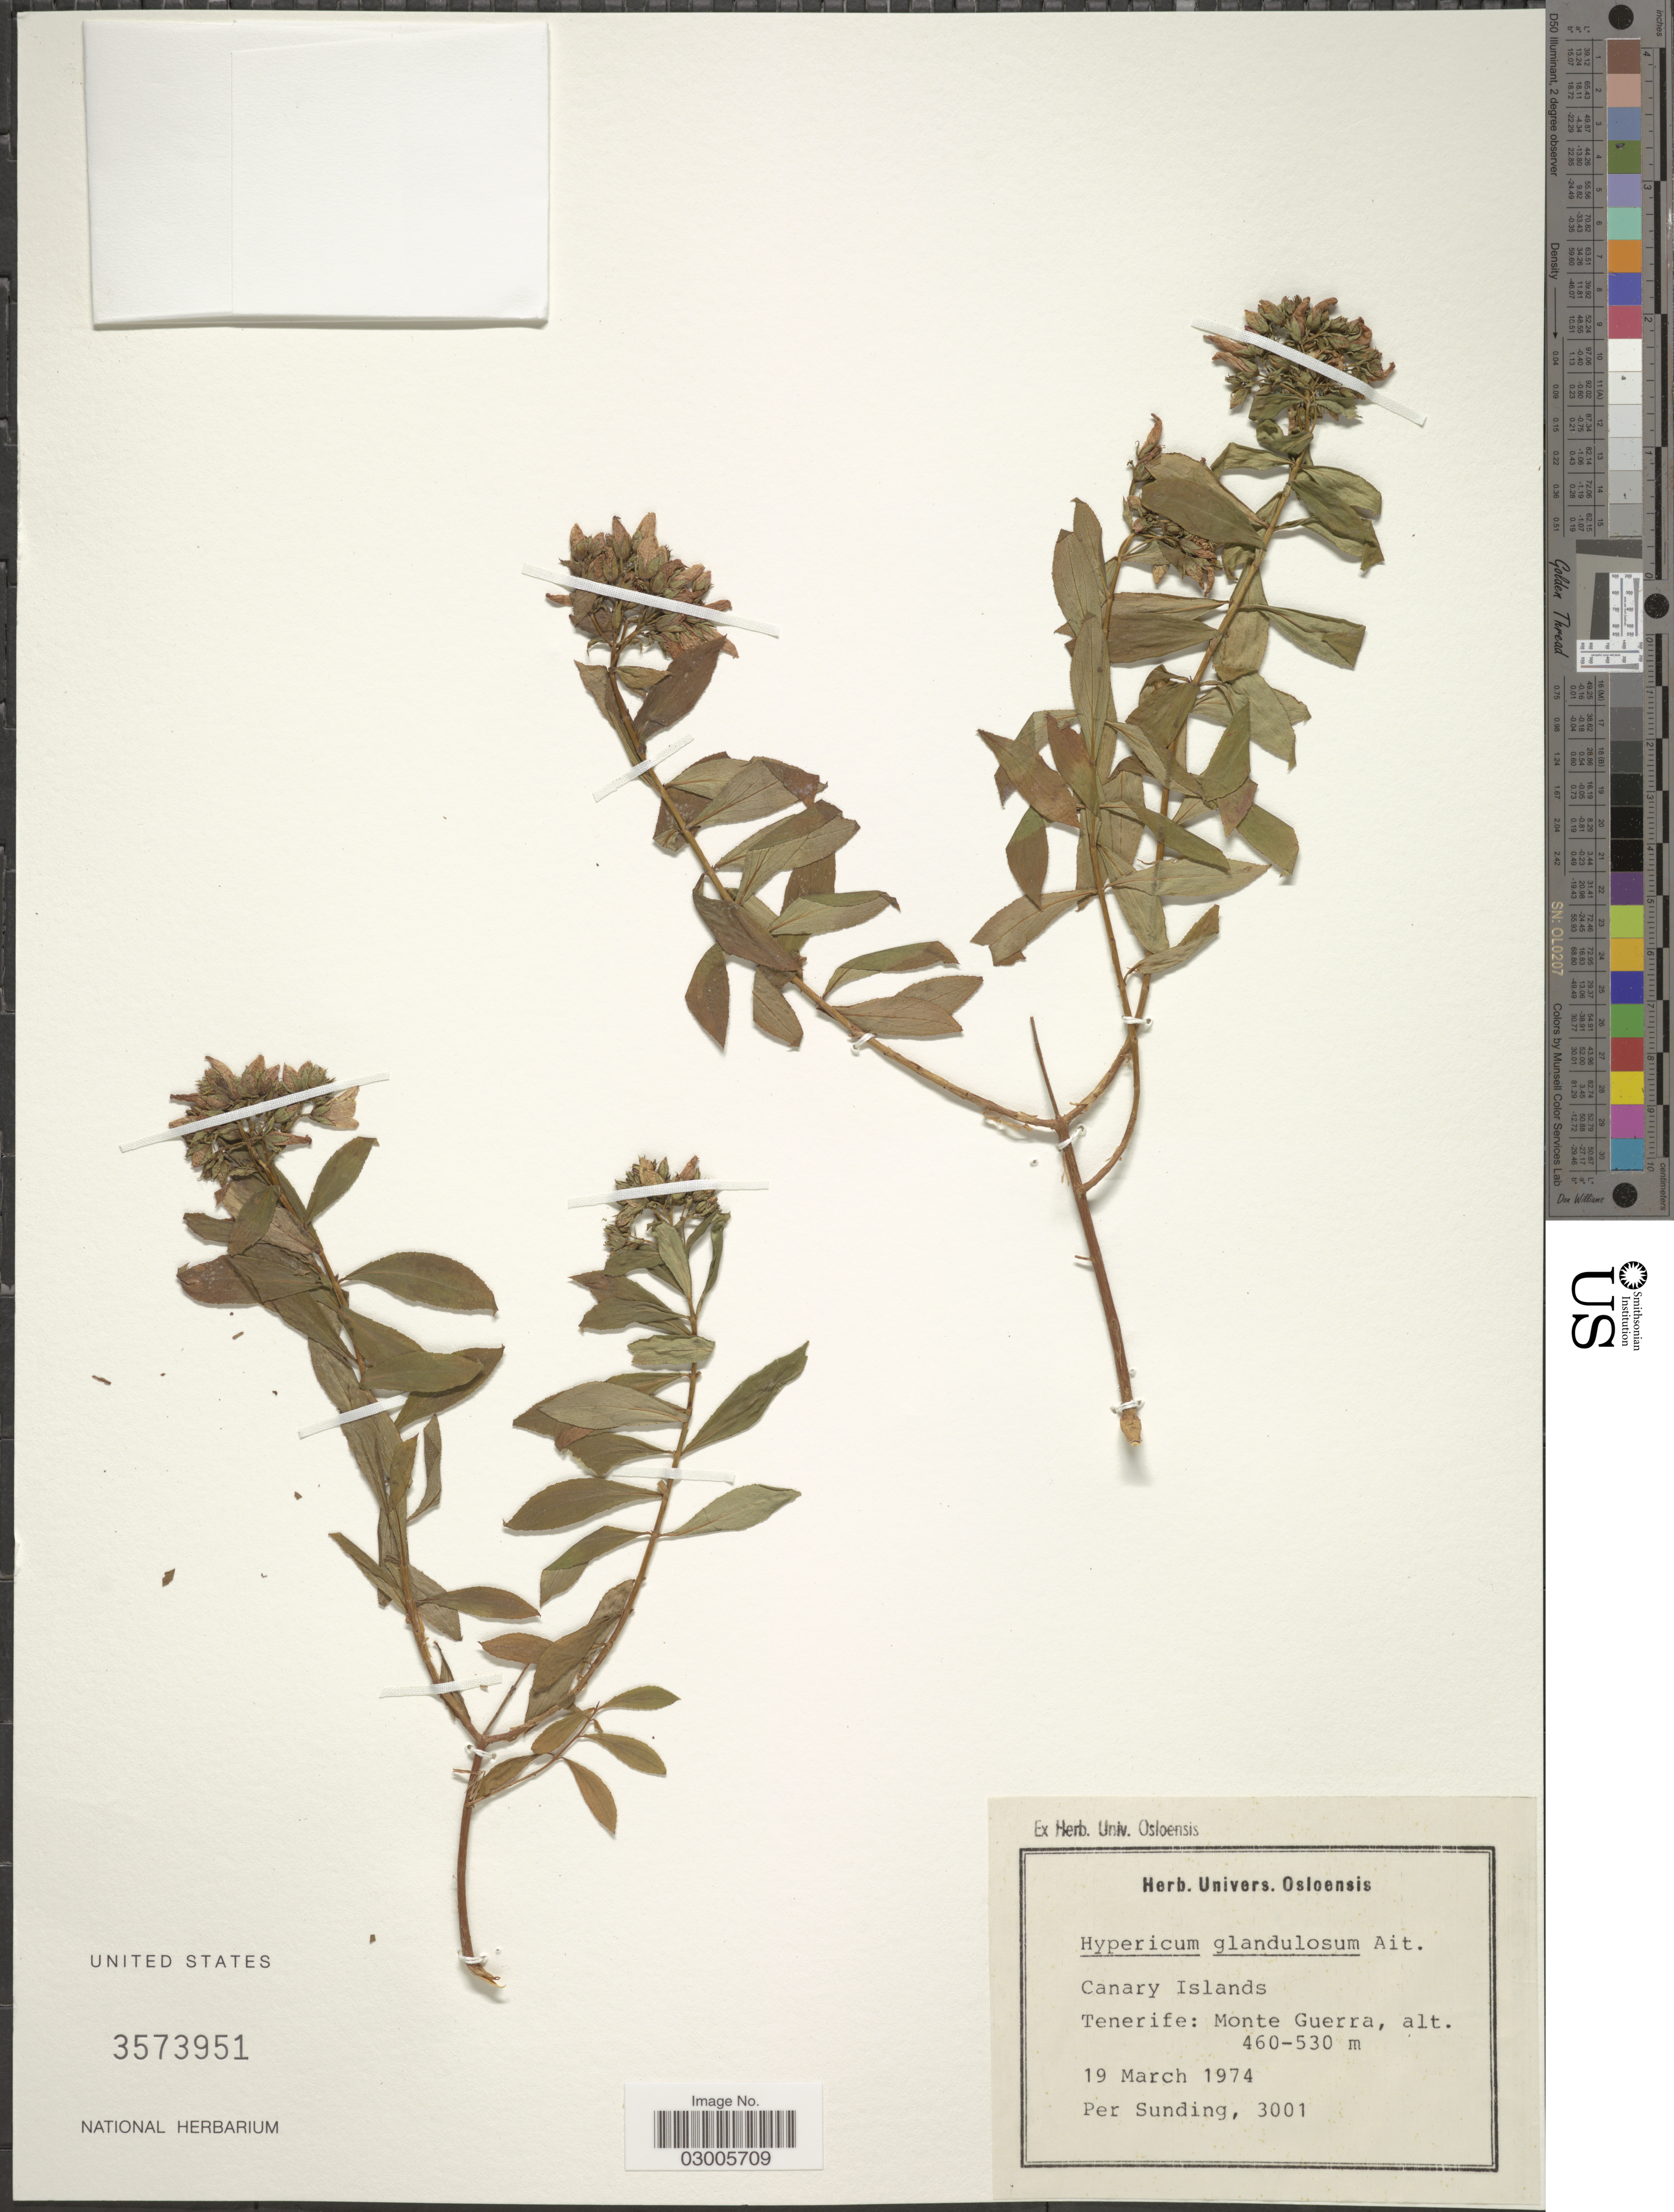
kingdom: Plantae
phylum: Tracheophyta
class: Magnoliopsida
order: Malpighiales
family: Hypericaceae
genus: Hypericum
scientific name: Hypericum glandulosum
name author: Dryand.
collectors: P. O. Sunding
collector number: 3001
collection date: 1974-03-19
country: Spain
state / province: Canarias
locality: Canary Islands, Tenerife: Monte Guerra.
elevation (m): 460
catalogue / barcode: US 3573951